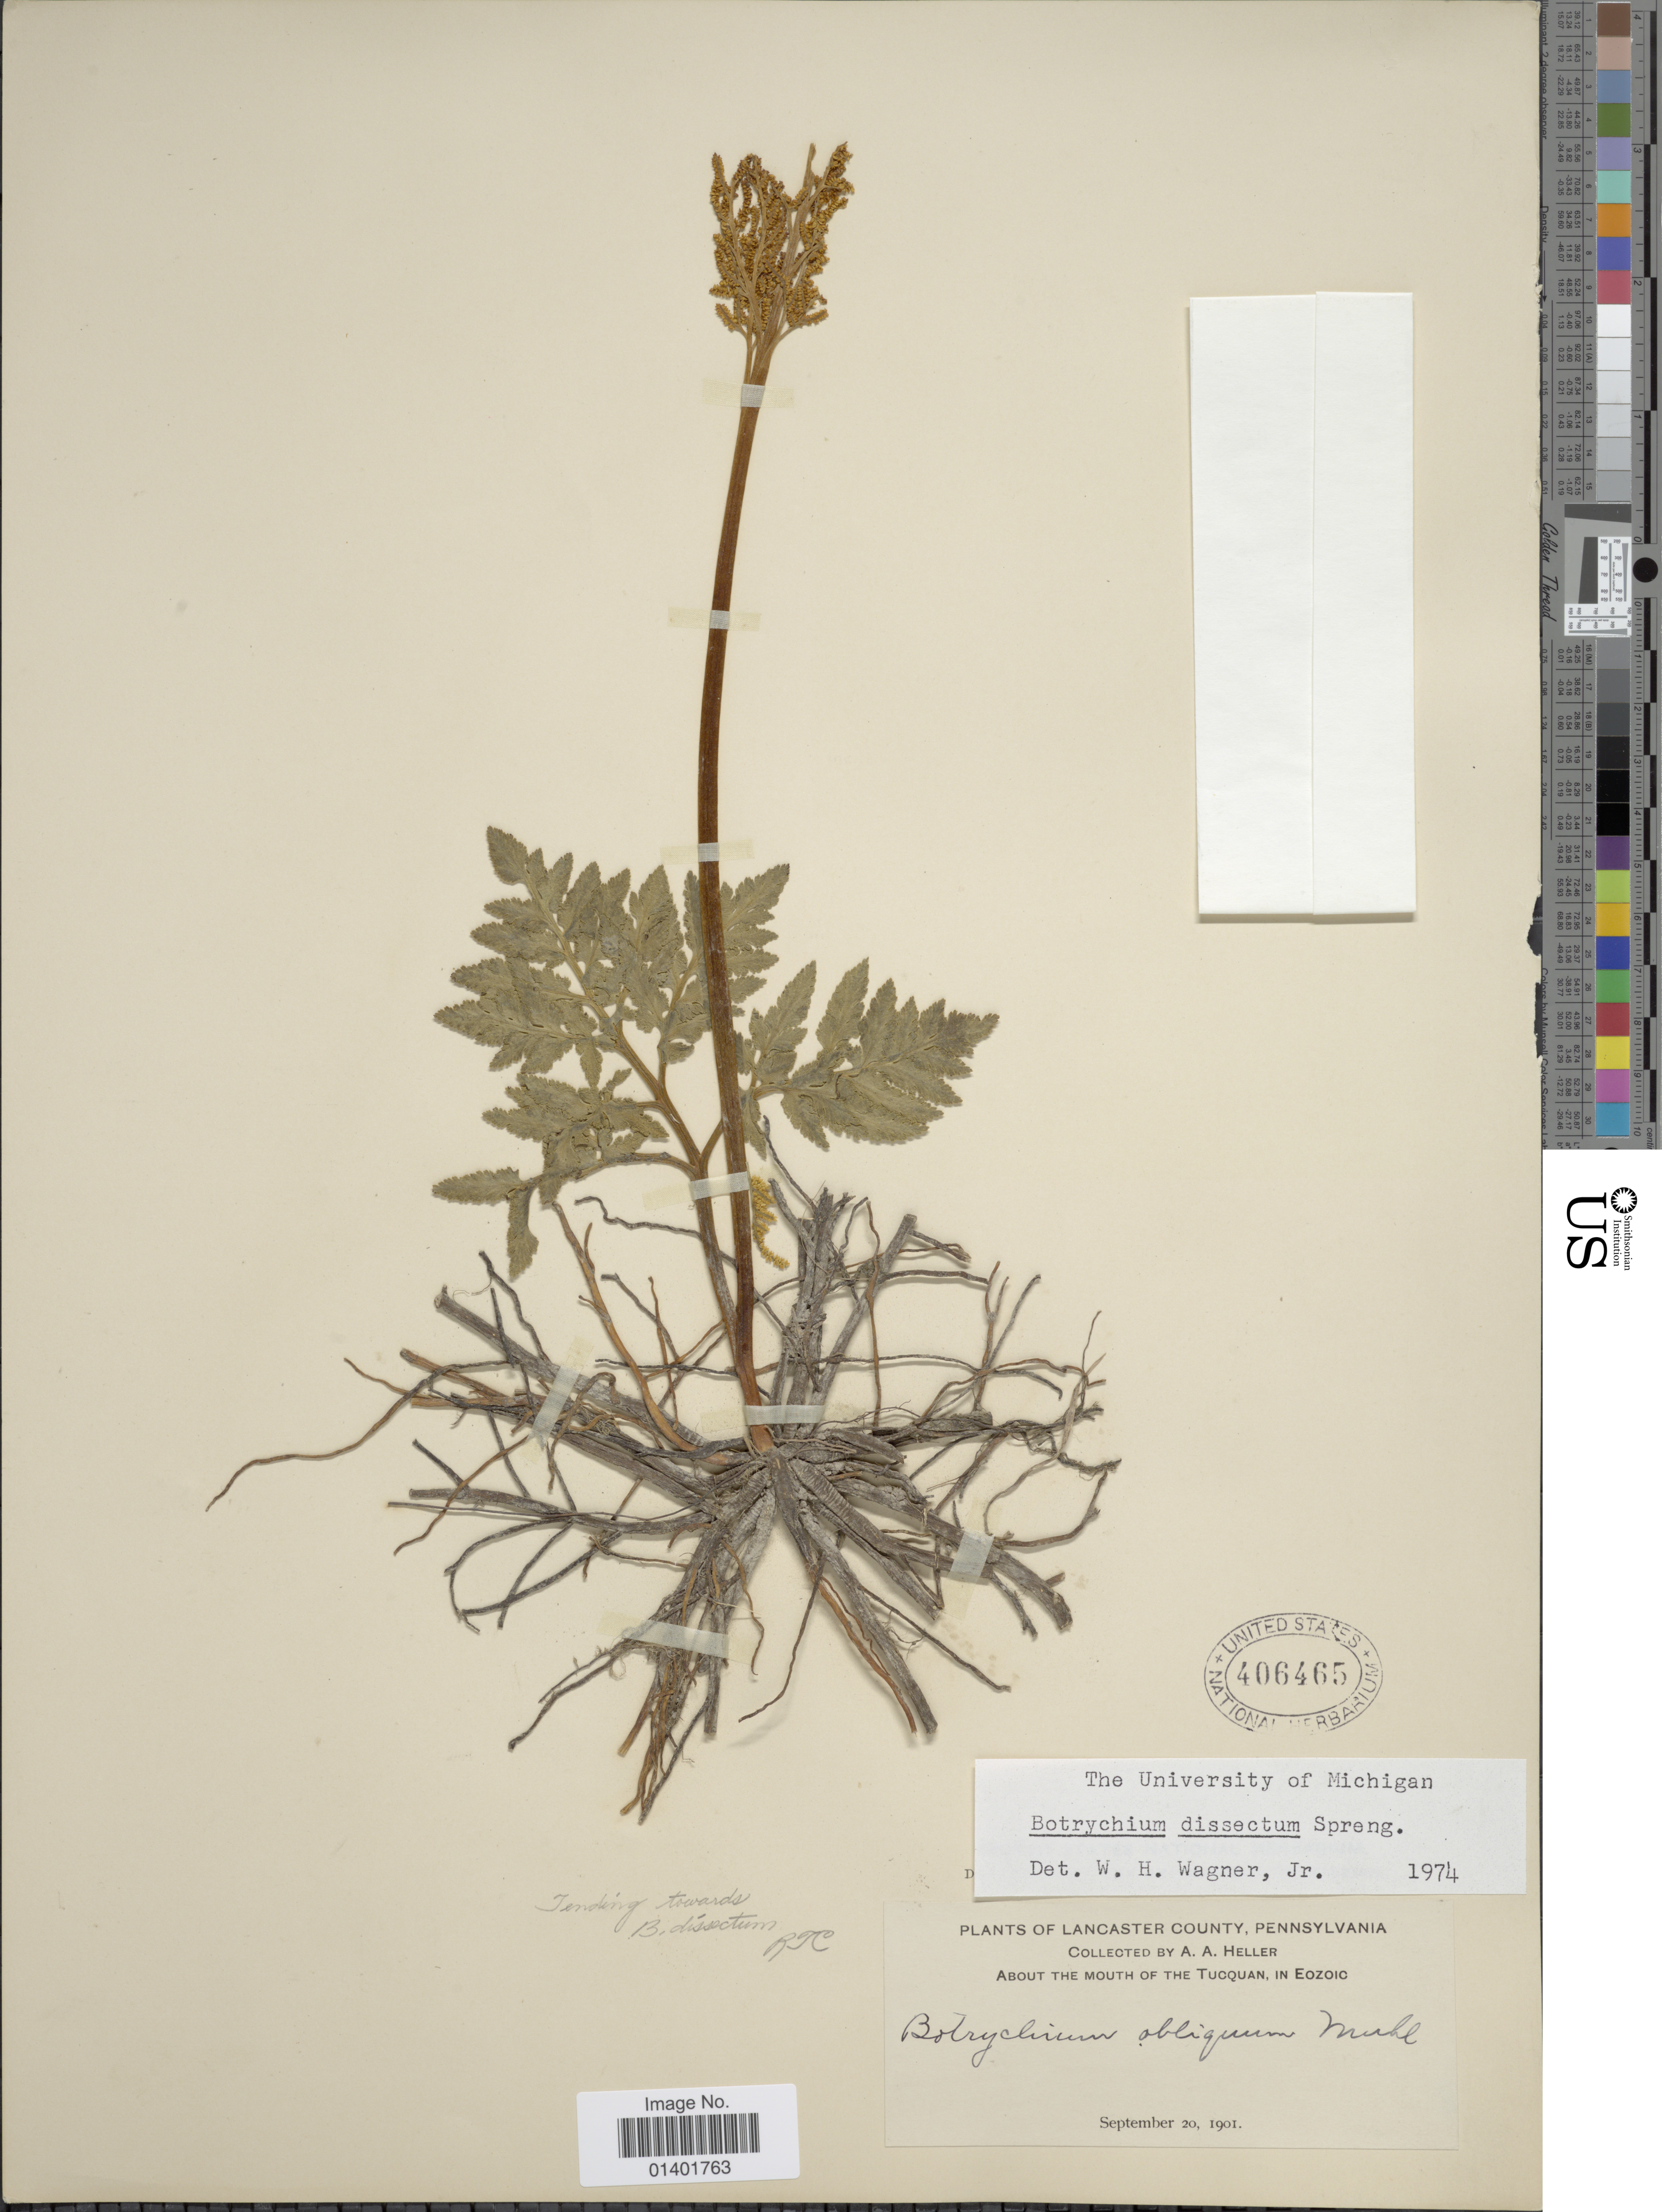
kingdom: Plantae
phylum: Tracheophyta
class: Polypodiopsida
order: Ophioglossales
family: Ophioglossaceae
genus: Botrychium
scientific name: Botrychium dissectum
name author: Spreng.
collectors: A. A. Heller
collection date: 1901-09-20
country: United States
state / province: Pennsylvania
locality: Lancaster County.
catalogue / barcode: US 406465